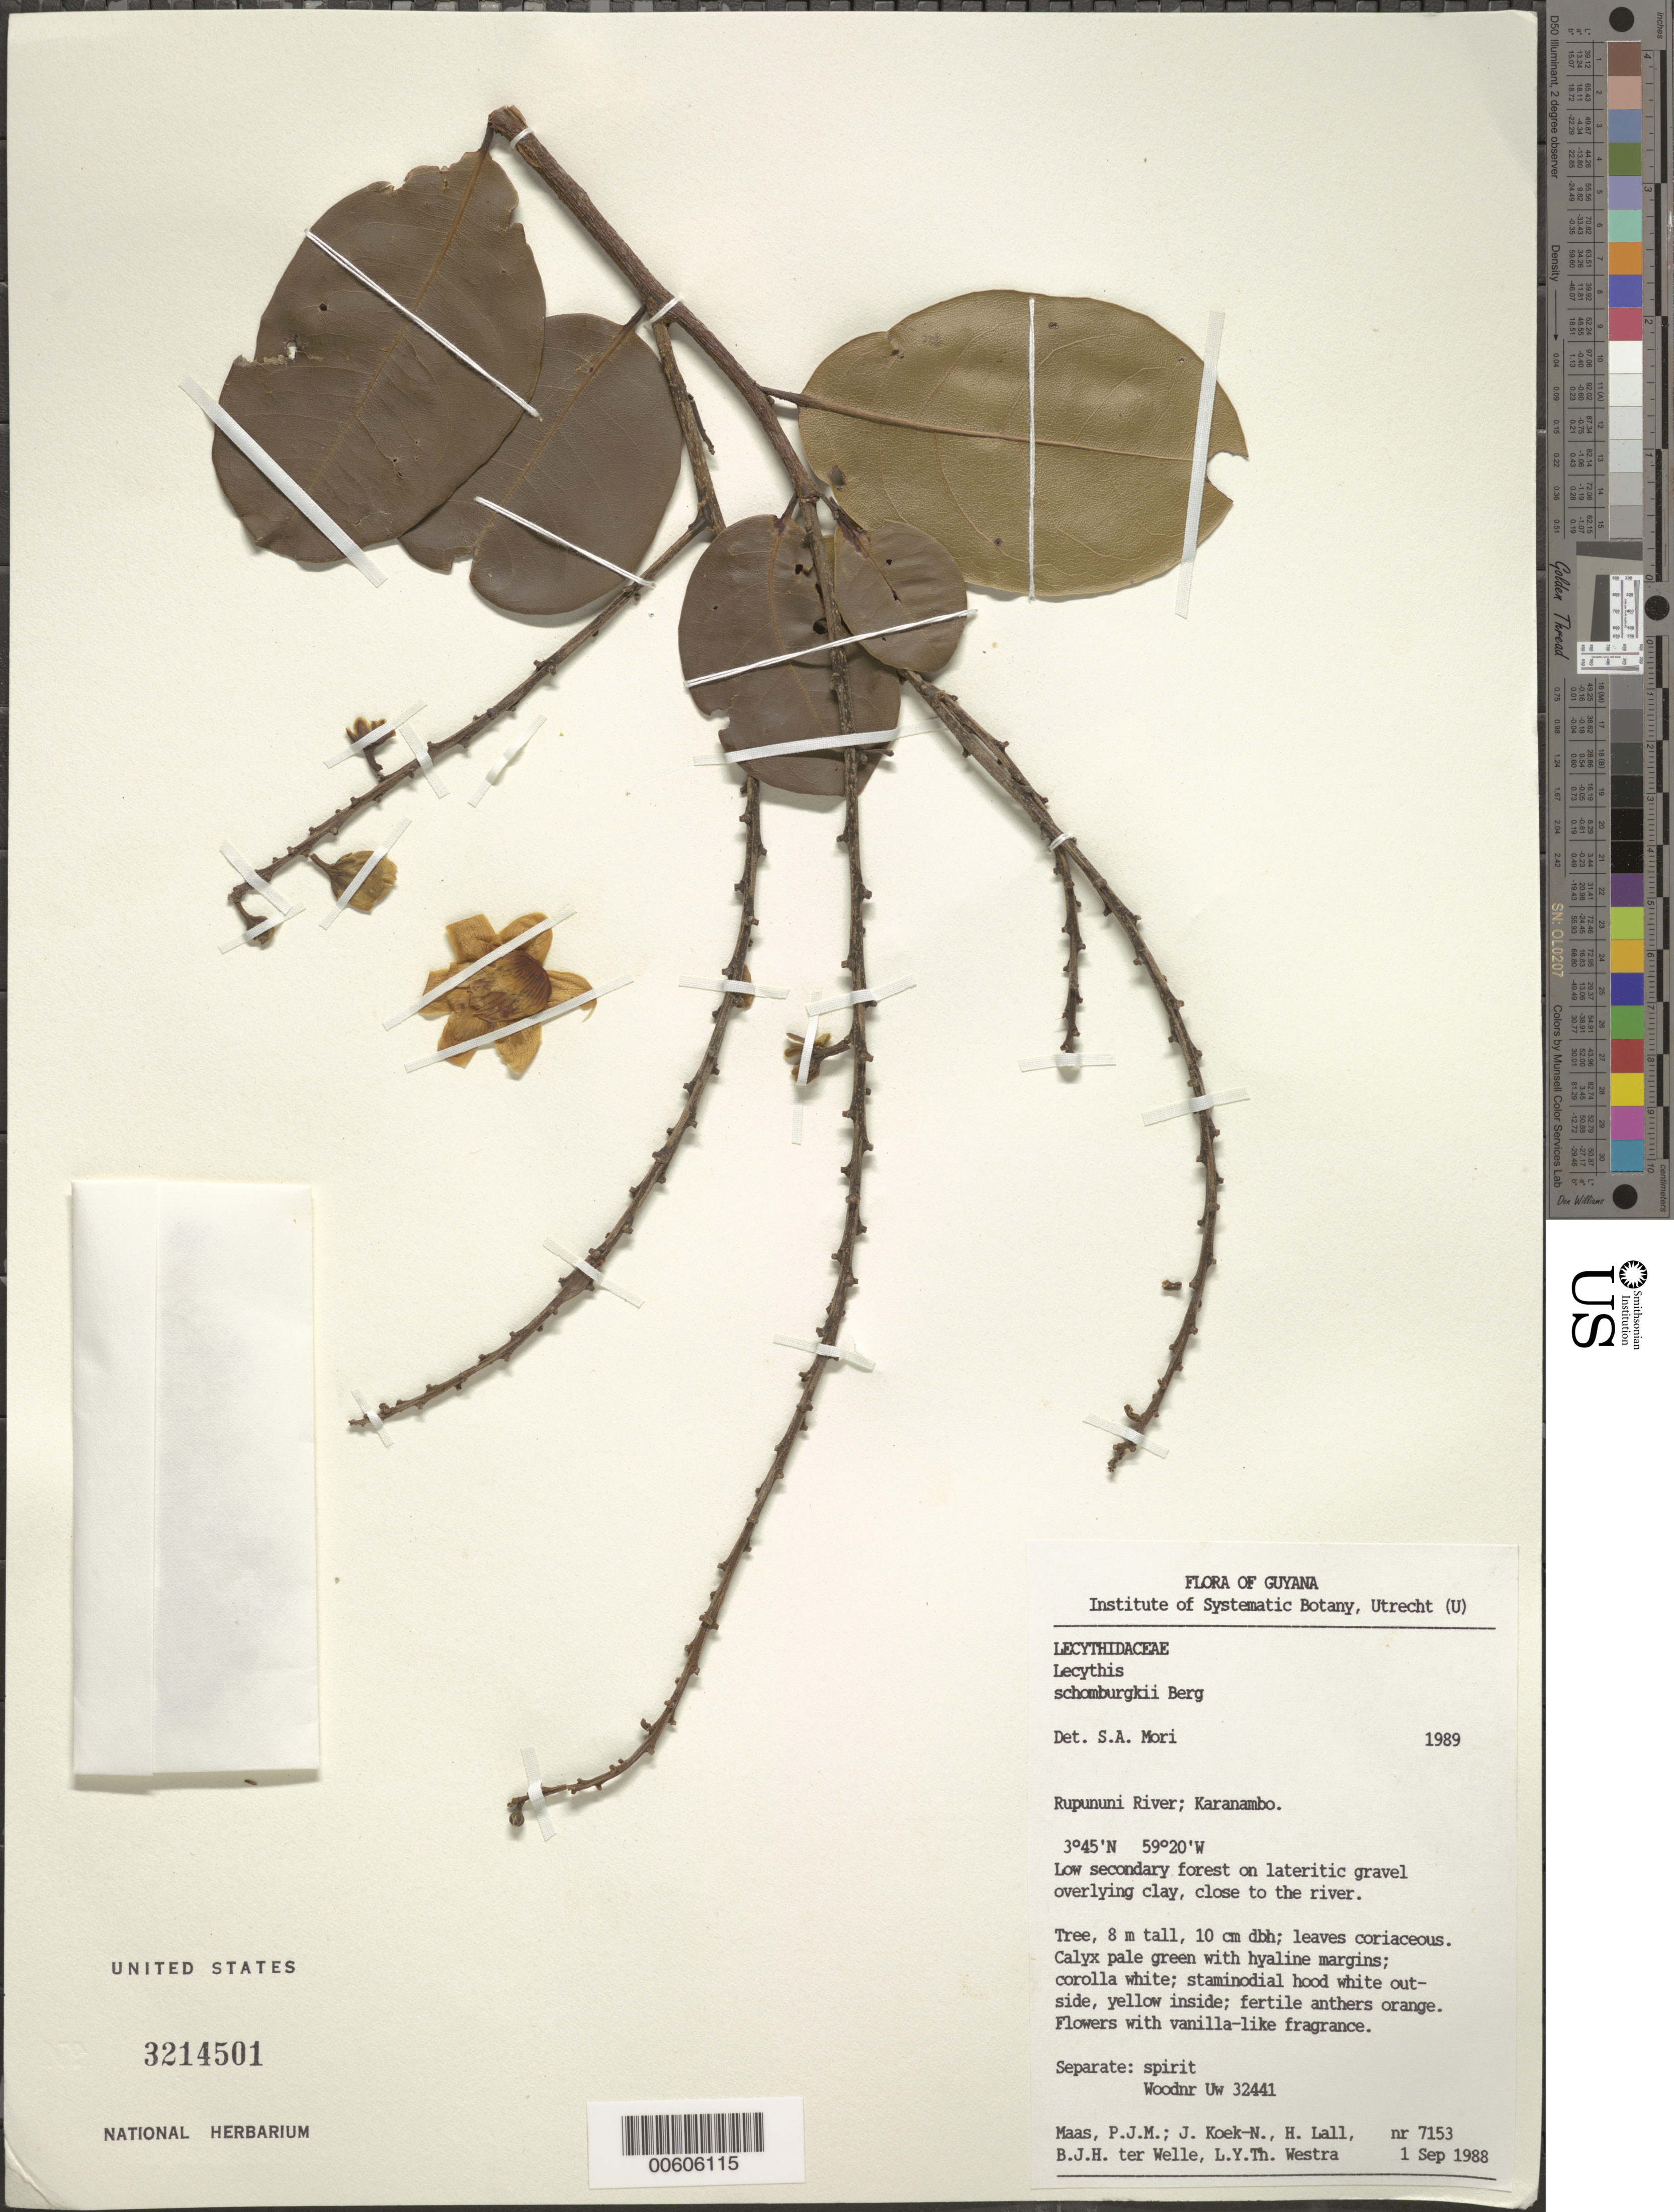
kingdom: Plantae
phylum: Tracheophyta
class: Magnoliopsida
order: Ericales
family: Lecythidaceae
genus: Lecythis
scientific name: Lecythis schomburgkii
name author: O. Berg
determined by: Mori, Scott A.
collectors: P. Maas, J. Koek-Noorman, H. Lall, B. Welle & L. Y. T. Westra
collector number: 7153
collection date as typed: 1-Sep-88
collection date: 1988-09-01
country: Guyana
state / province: U. Takutu-U. Essequibo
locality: Karanambo, Rupununi River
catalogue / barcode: US 3214501